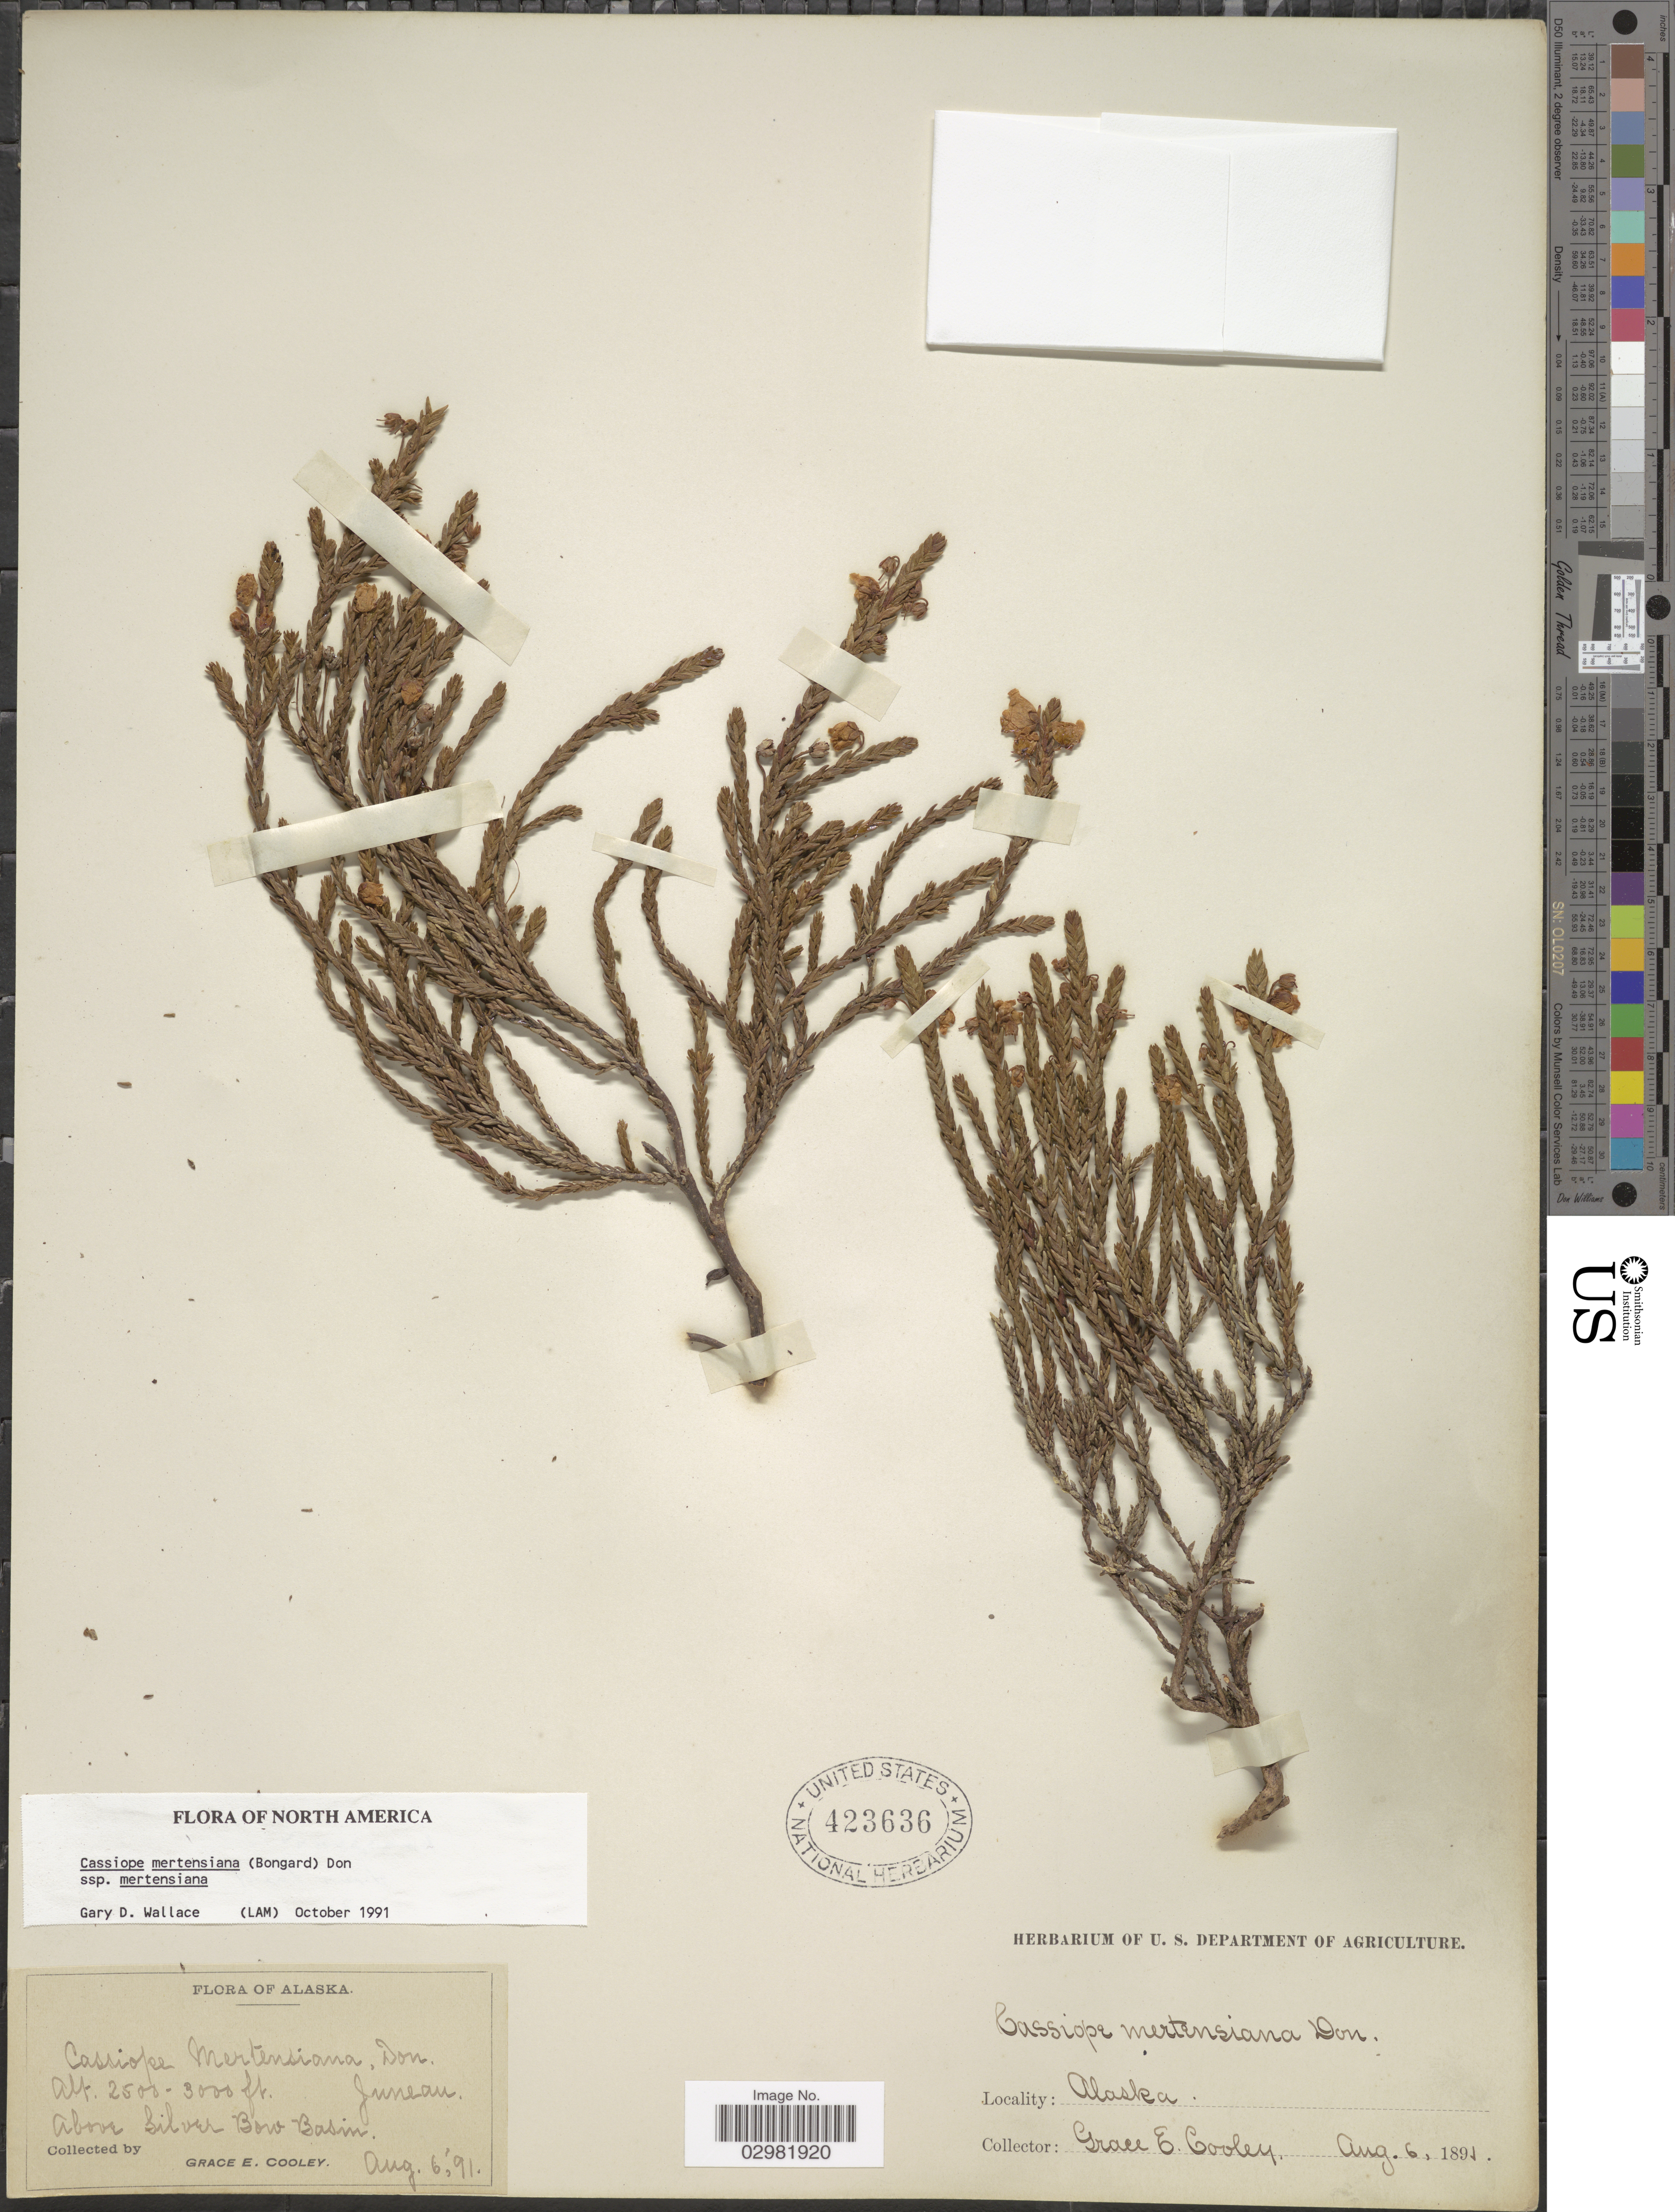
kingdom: Plantae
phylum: Tracheophyta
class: Magnoliopsida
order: Ericales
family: Ericaceae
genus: Cassiope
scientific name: Cassiope mertensiana subsp. mertensiana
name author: (Bong.) G. Don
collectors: G. E. Cooley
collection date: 1891-08-06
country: United States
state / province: Alaska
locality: Above Silver Bow Basin.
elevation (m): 762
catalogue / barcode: US 423636